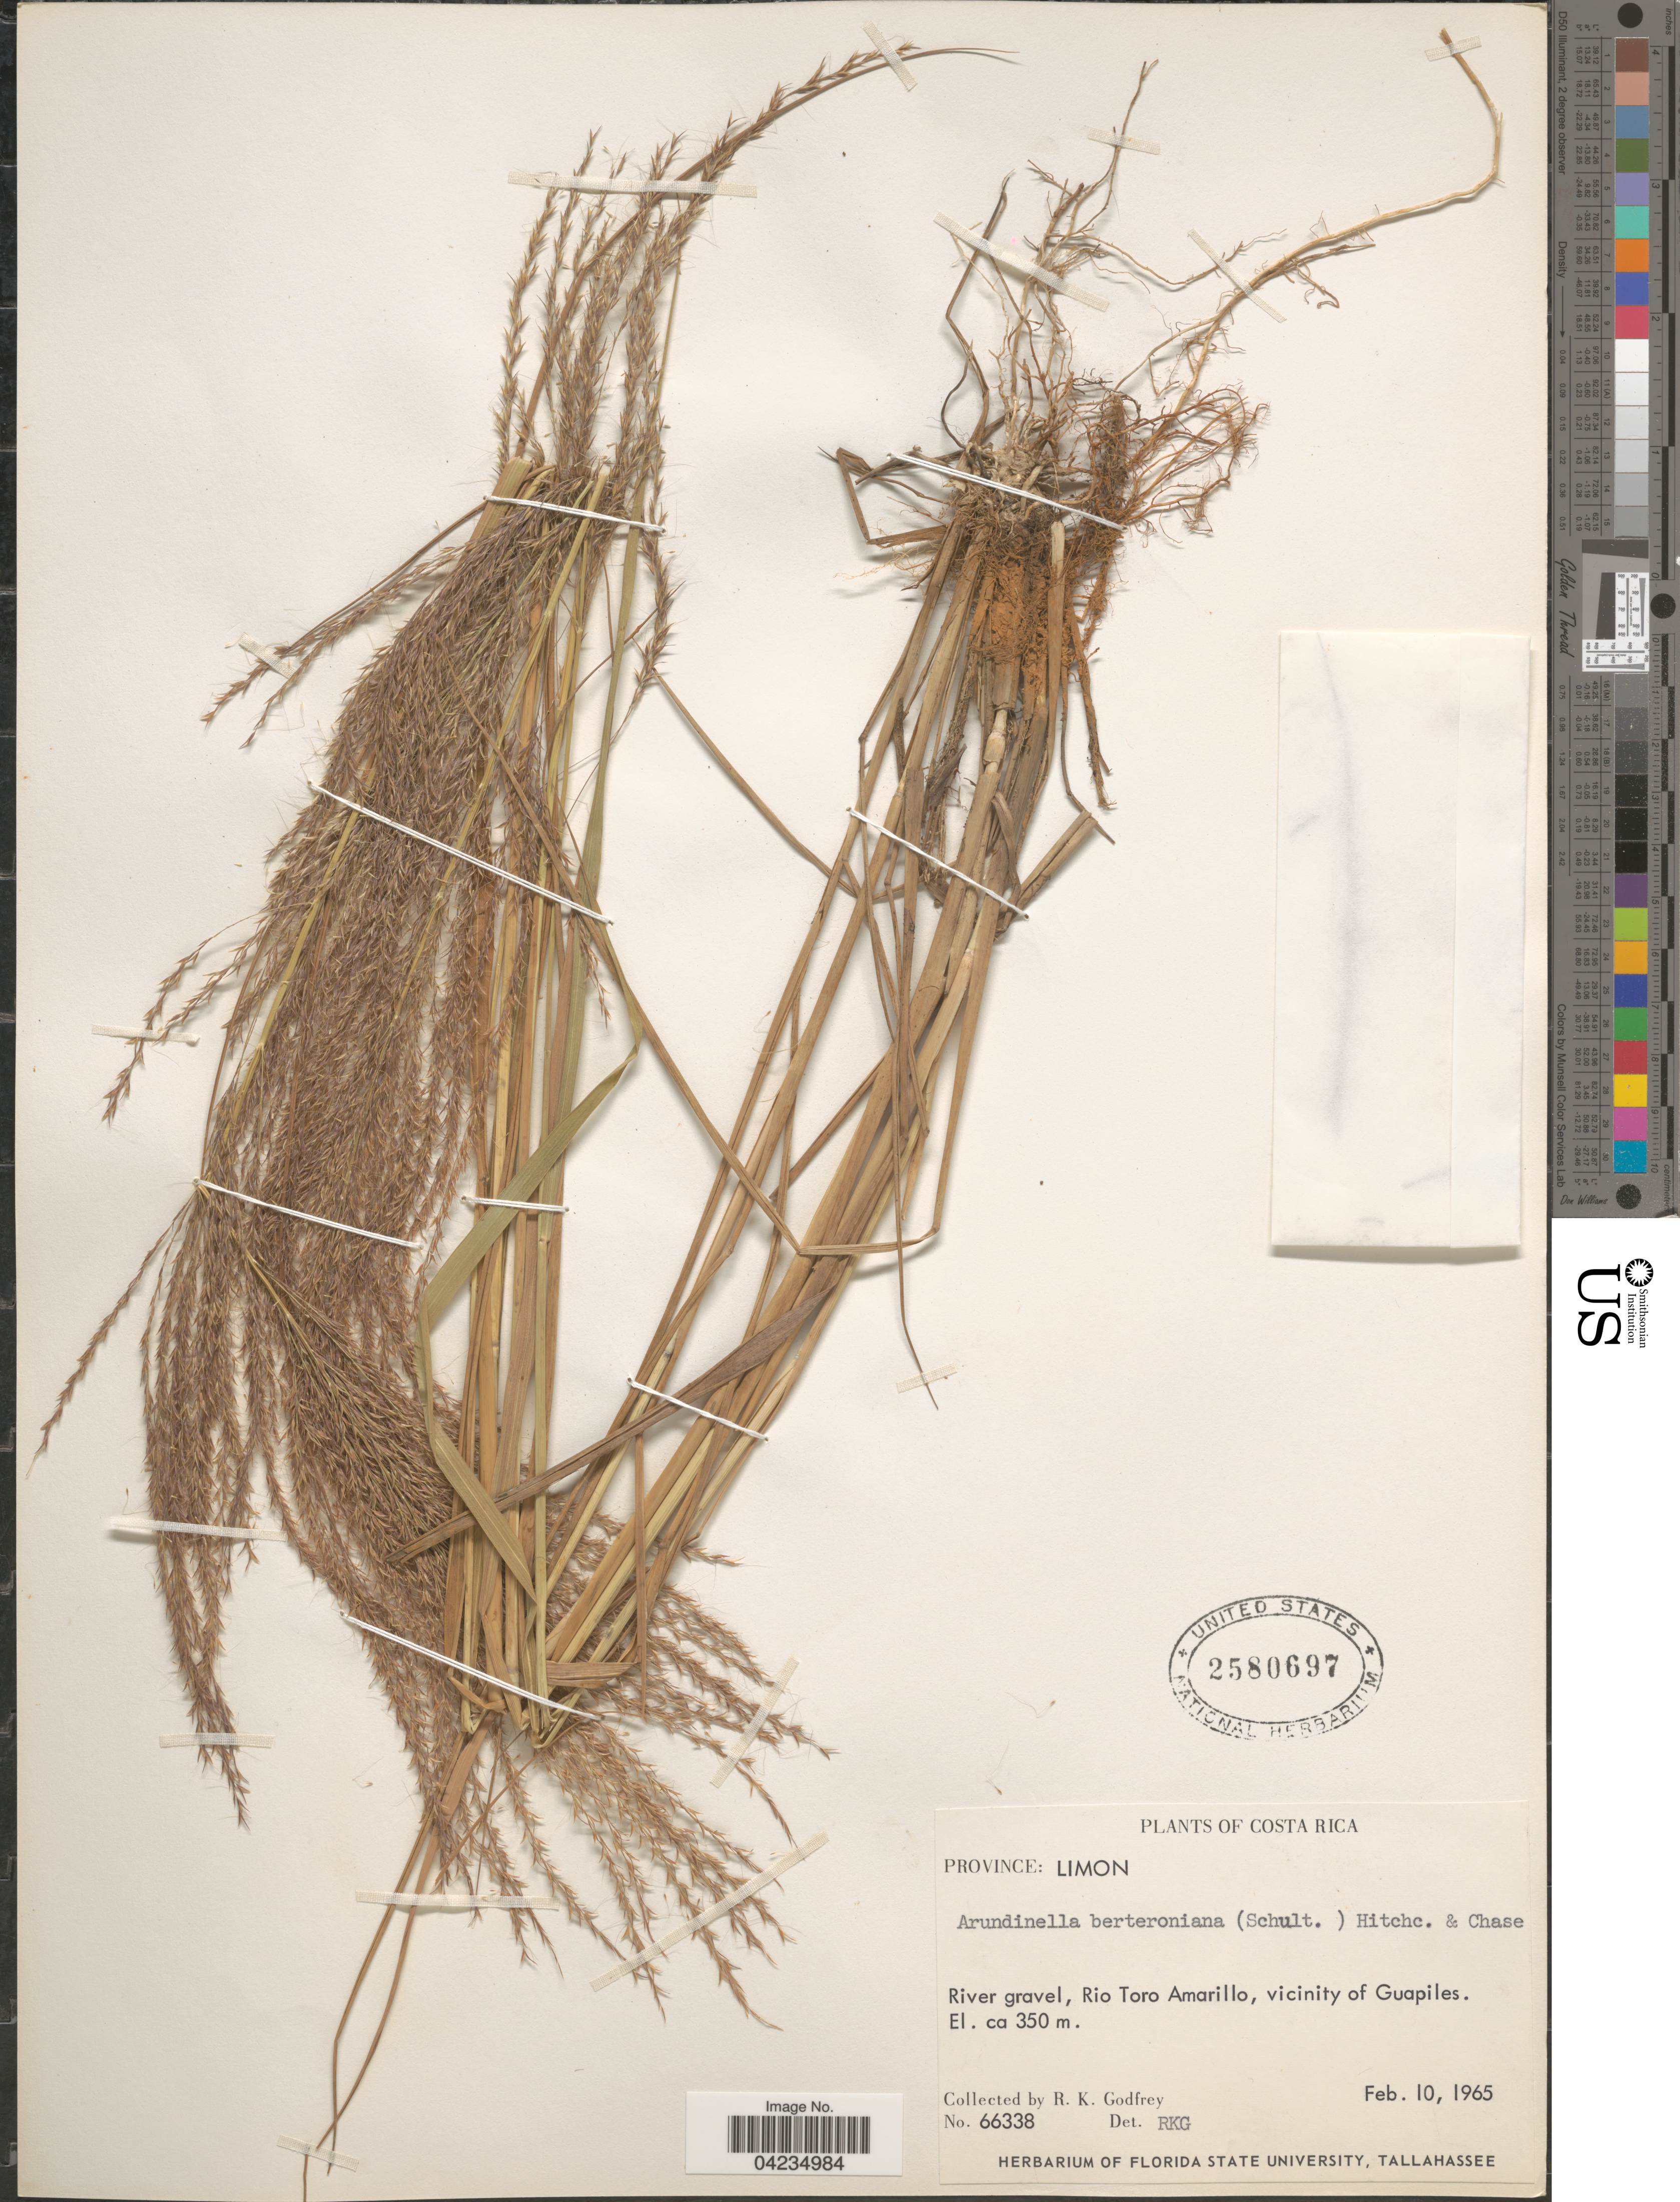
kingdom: Plantae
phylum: Tracheophyta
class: Liliopsida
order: Poales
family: Poaceae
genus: Arundinella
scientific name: Arundinella berteroniana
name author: (Schult.) Hitchc. & Chase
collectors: R. K. Godfrey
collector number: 66338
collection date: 1965-02-10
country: Costa Rica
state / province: Limón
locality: River gravel, Rio Toro Amarillo, vicinity of Guapiles.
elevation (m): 350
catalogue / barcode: US 2580697